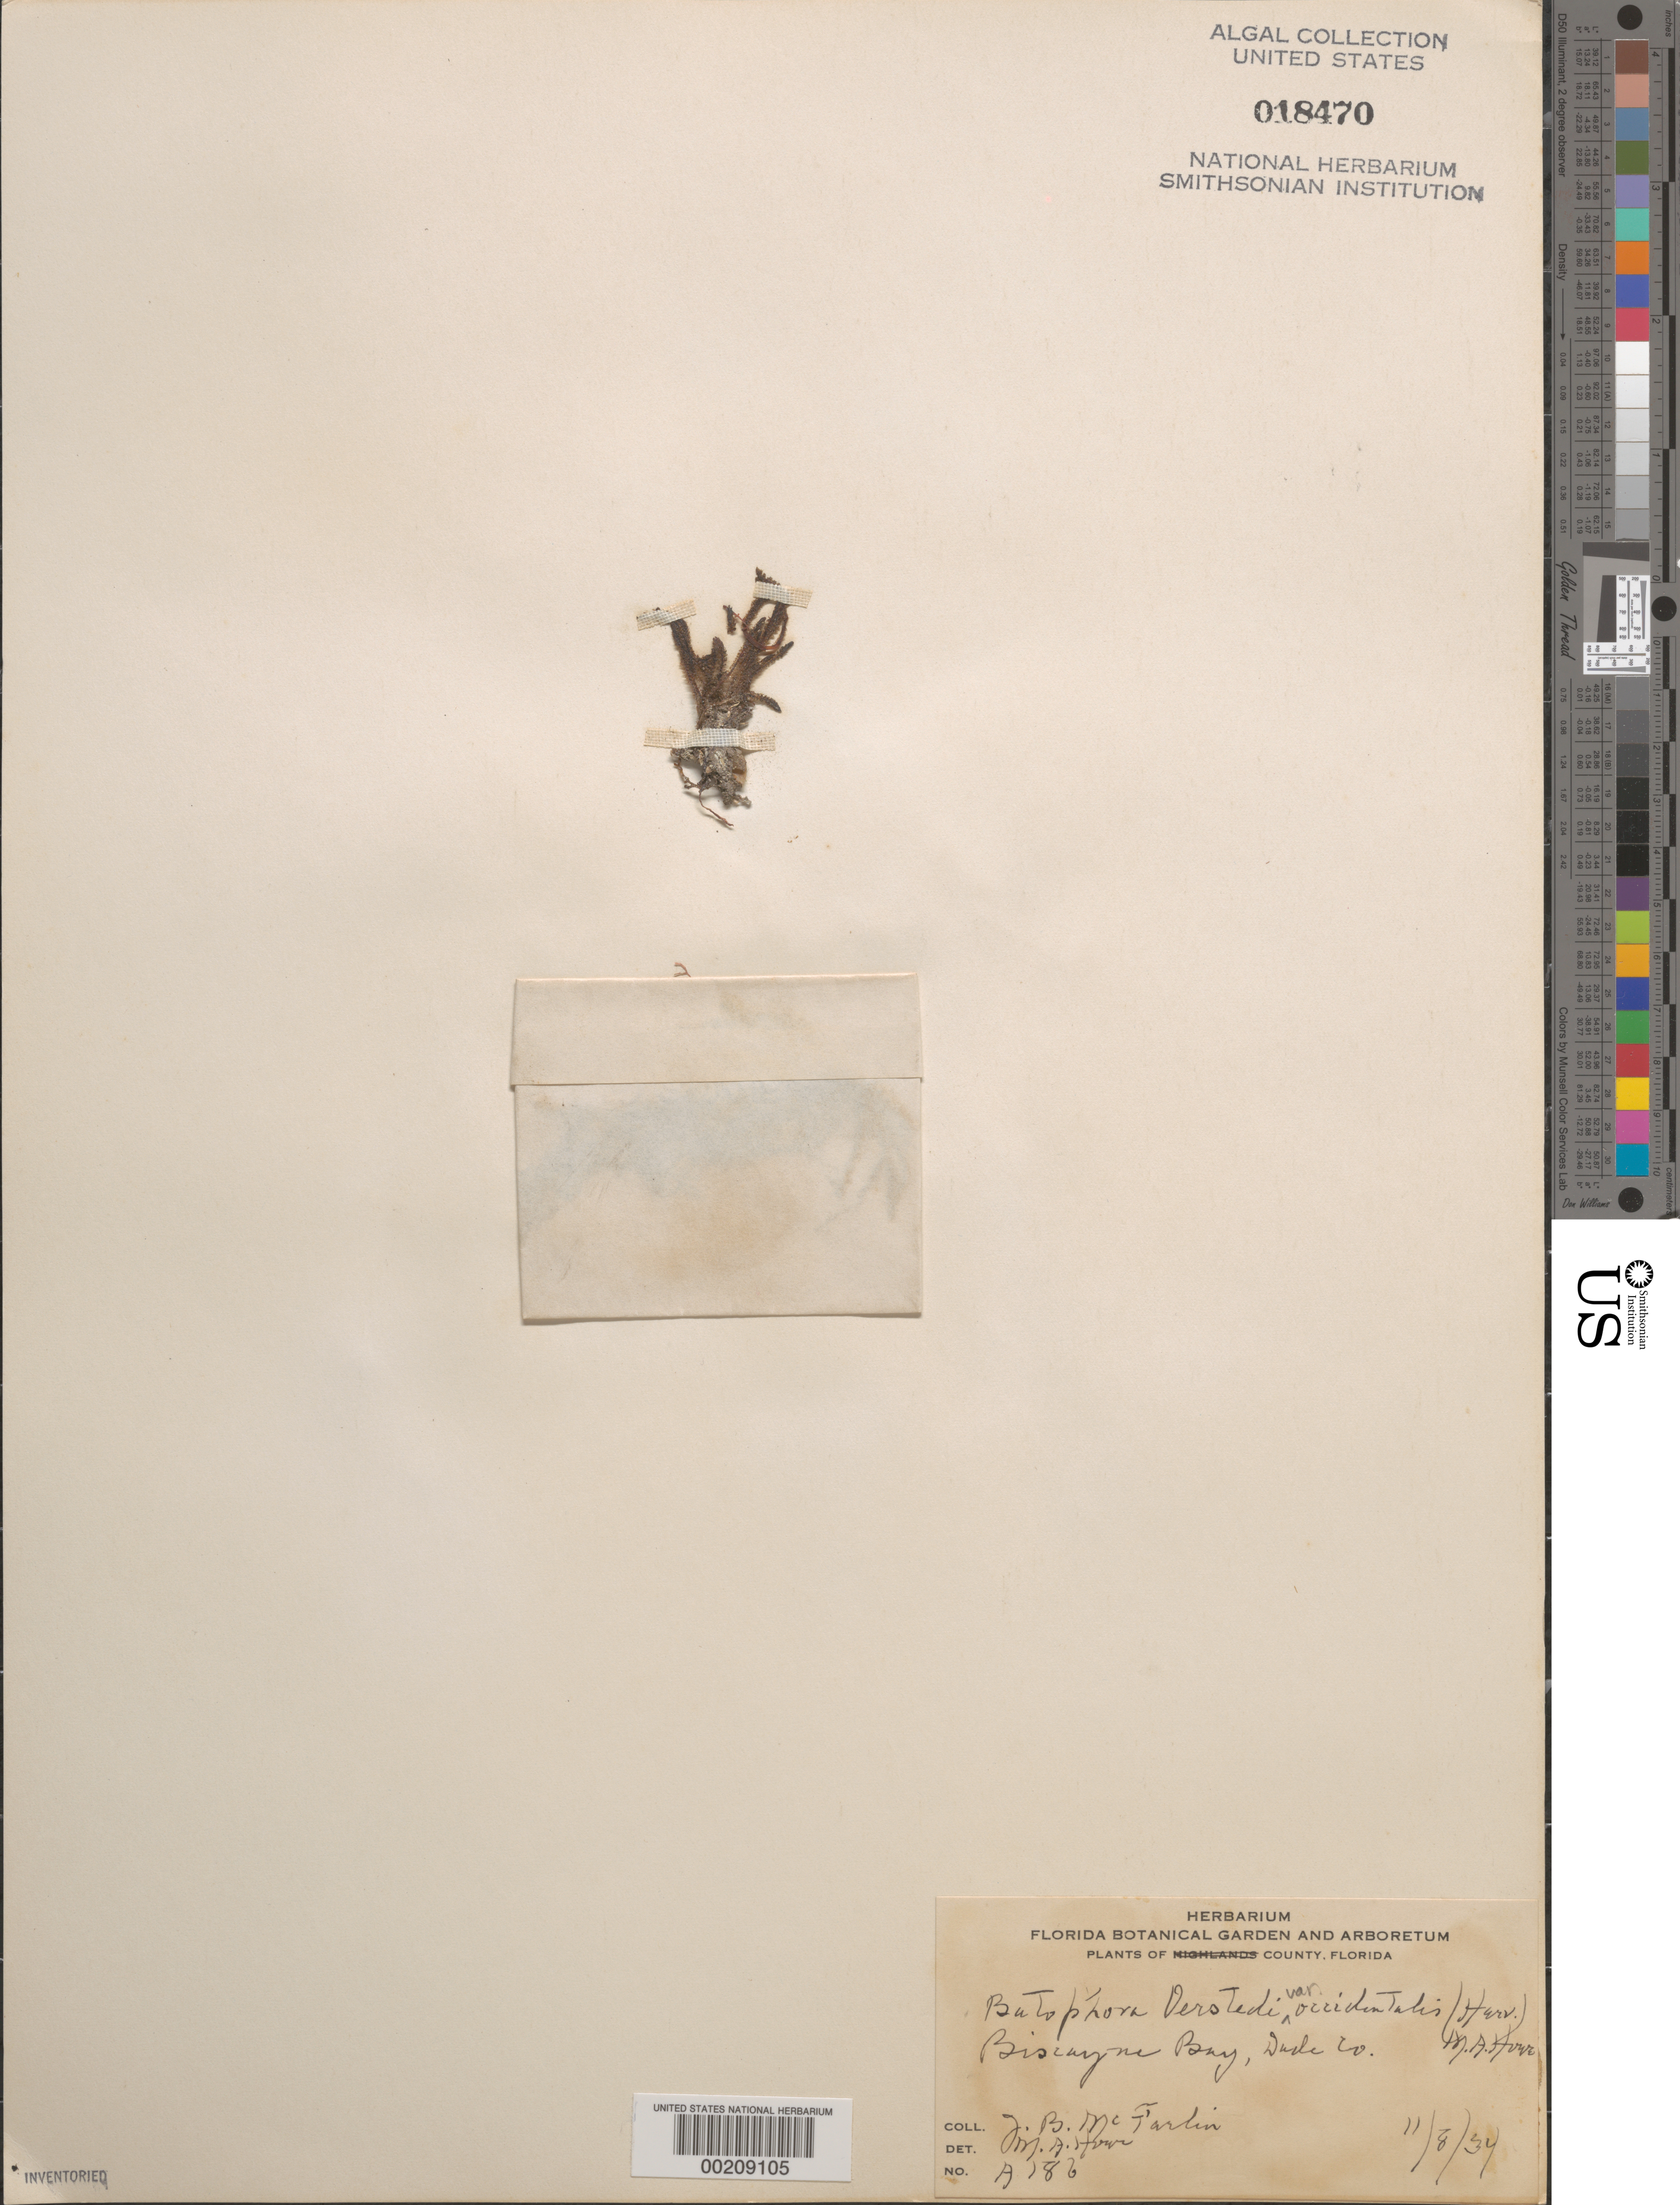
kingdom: Plantae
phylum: Chlorophyta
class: Ulvophyceae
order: Dasycladales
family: Dasycladaceae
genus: Batophora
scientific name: Batophora oerstedii var. occidentalis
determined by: Howe, M. A.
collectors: J. McFarlin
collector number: A18b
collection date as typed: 08 Nov 1934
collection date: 1934-11-08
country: United States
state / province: Florida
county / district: Miami-Dade County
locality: Biscayne Bay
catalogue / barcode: US 18470